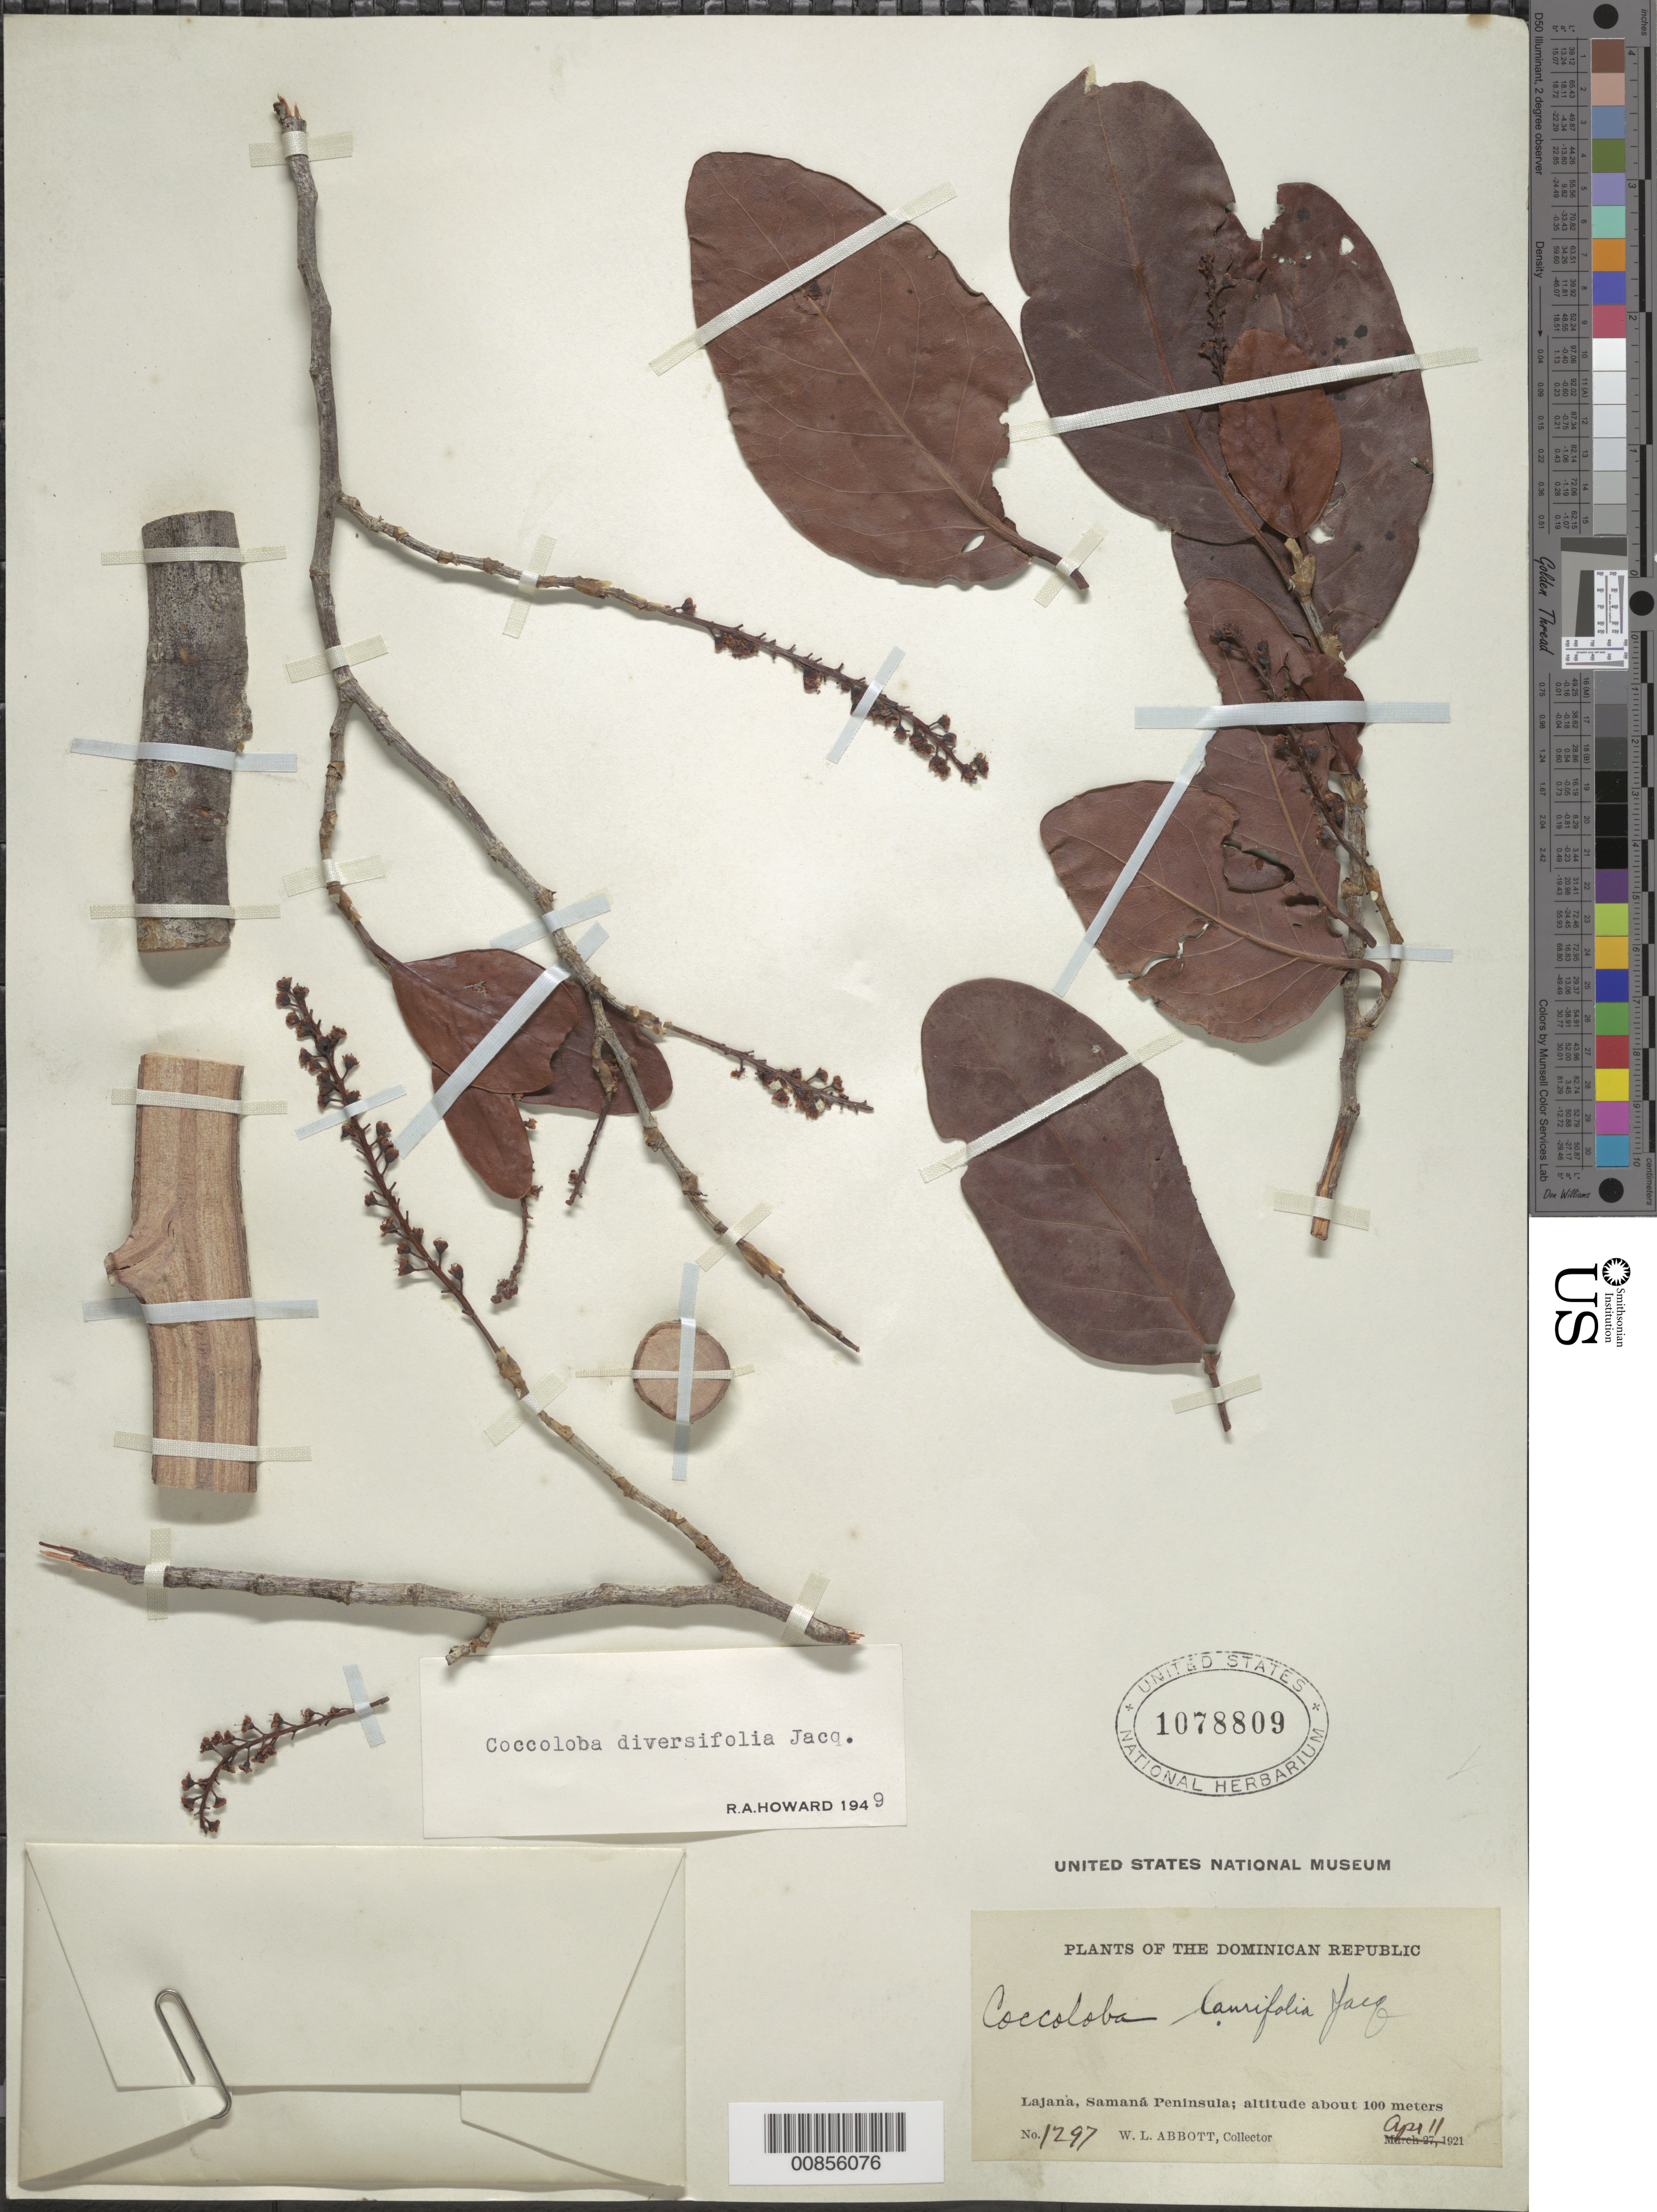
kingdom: Plantae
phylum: Tracheophyta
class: Magnoliopsida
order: Caryophyllales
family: Polygonaceae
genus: Coccoloba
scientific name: Coccoloba diversifolia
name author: Jacq.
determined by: Howard, R. A.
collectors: W. L. Abbott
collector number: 1297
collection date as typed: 11 Apr 1921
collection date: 1921-04-11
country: Dominican Republic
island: Hispaniola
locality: Lajana, Samaná Península.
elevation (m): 100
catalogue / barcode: US 1078809